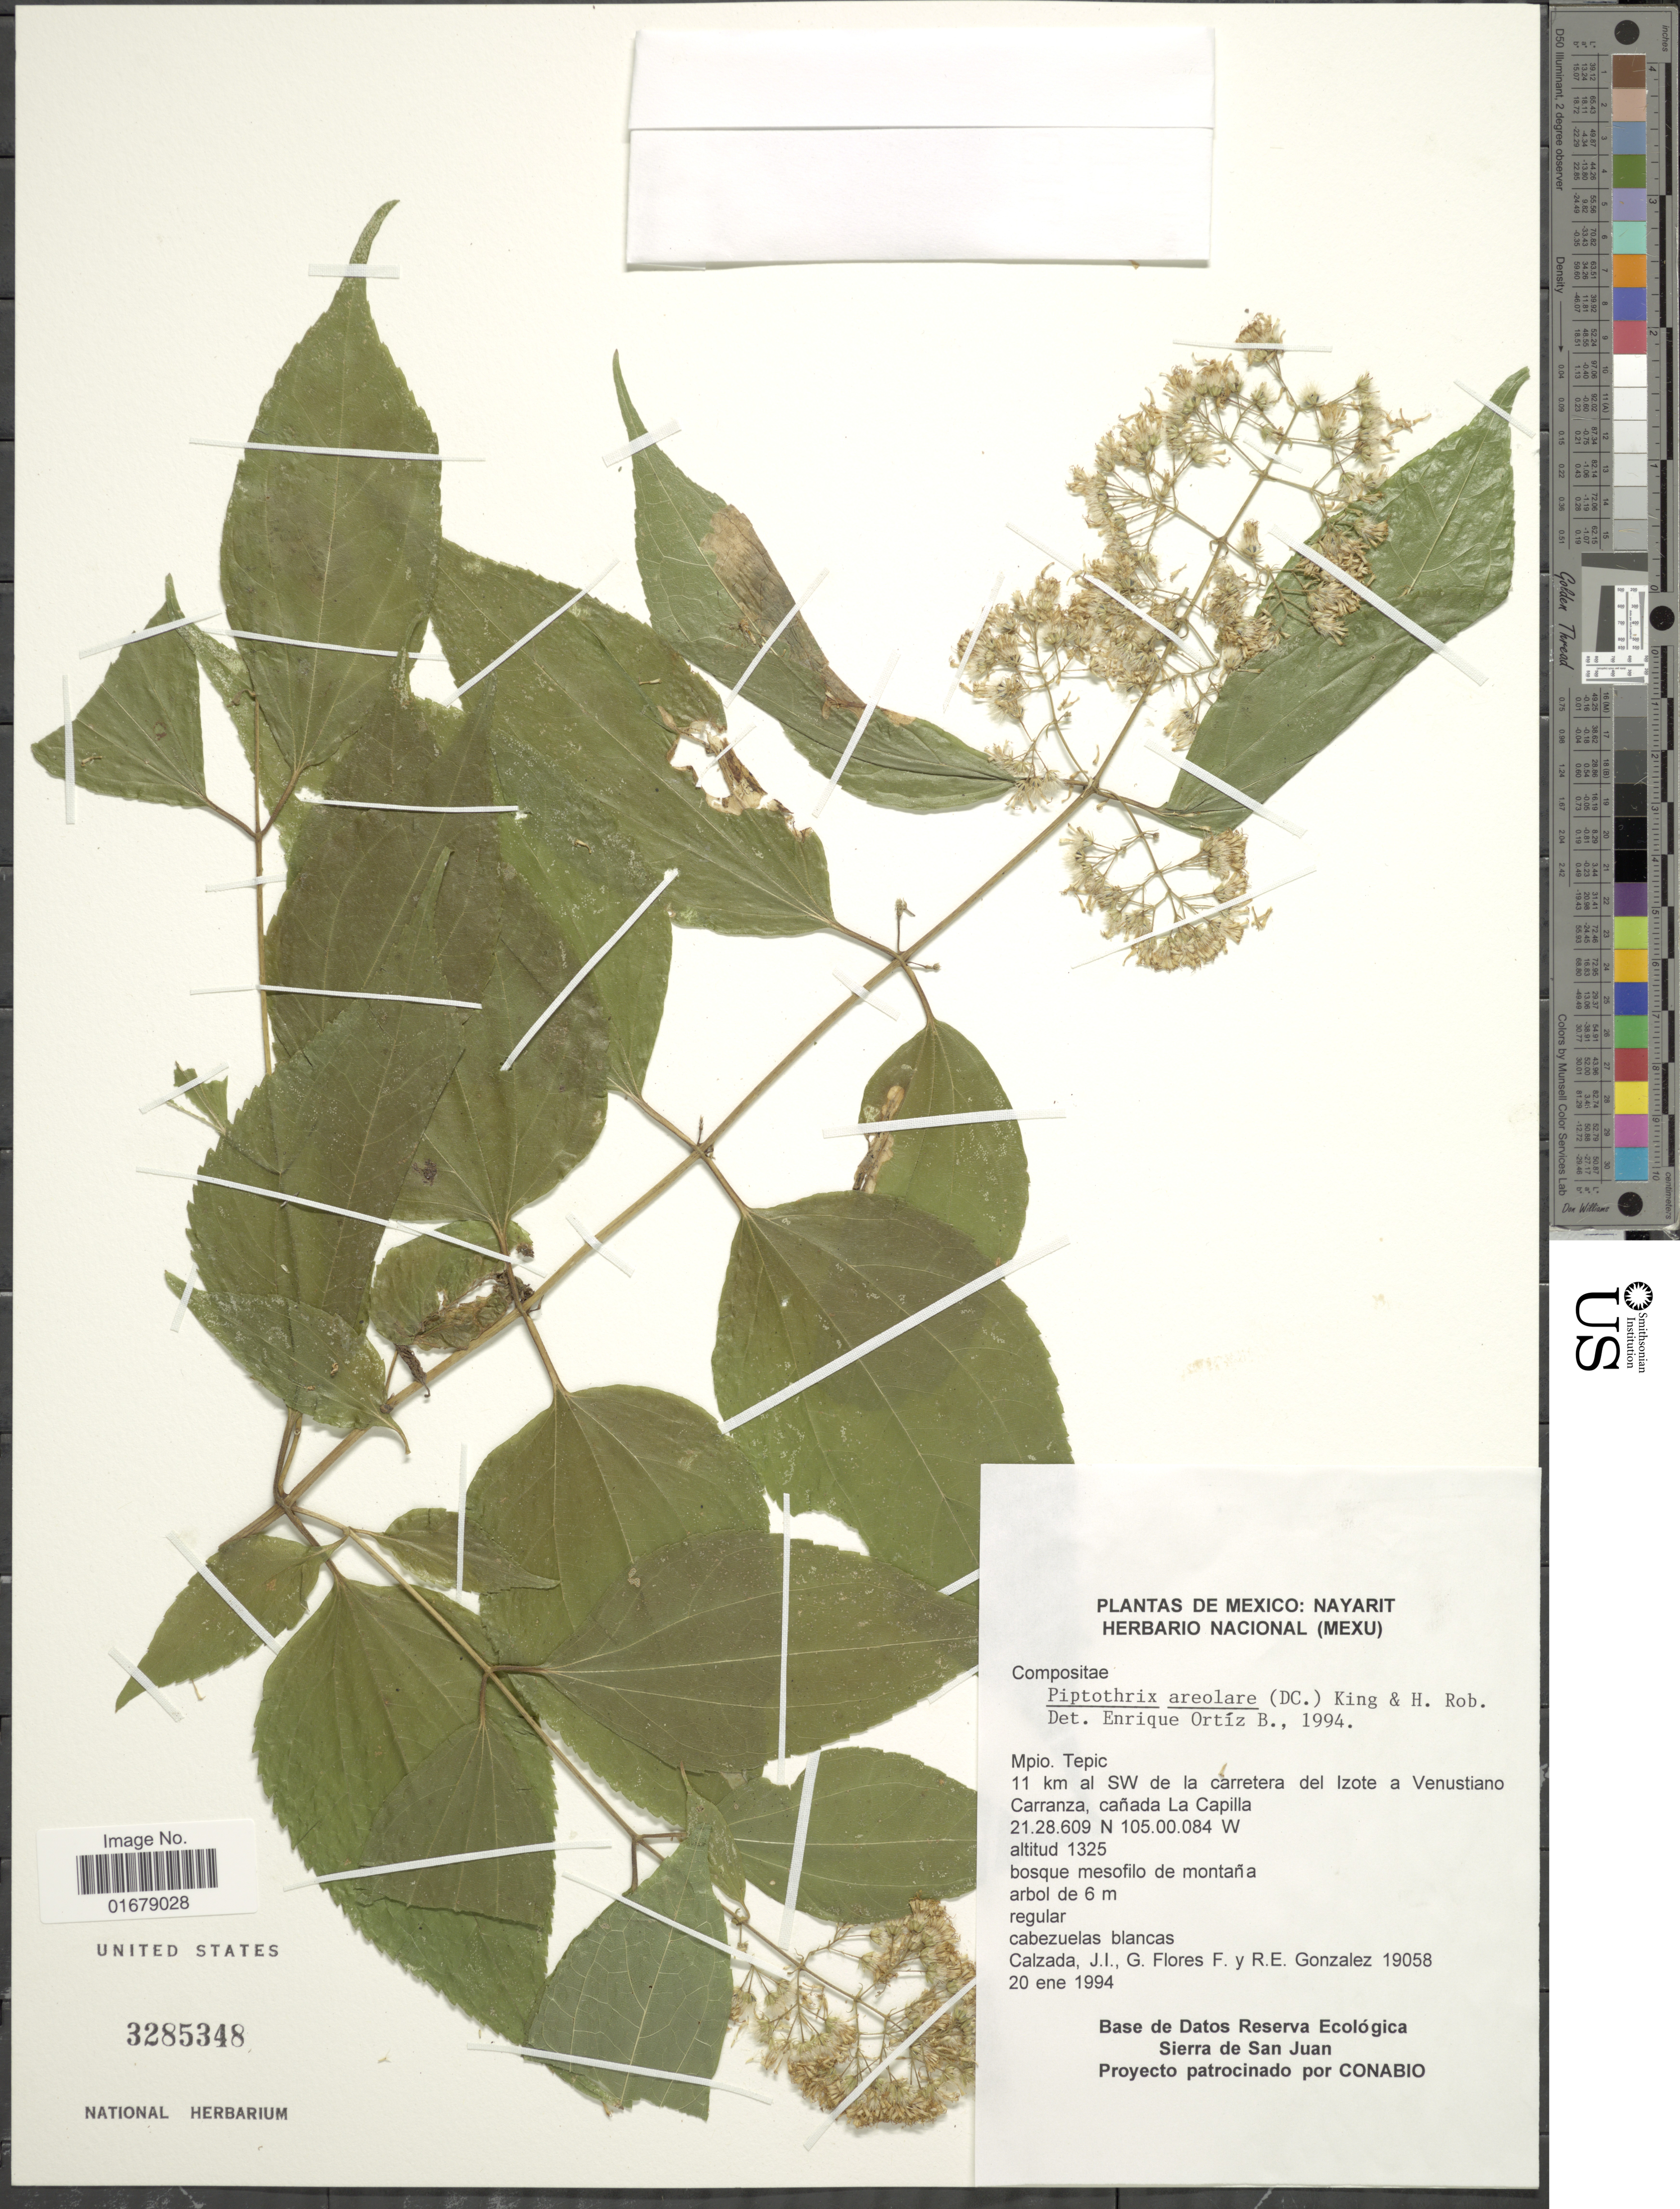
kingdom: Plantae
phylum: Tracheophyta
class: Magnoliopsida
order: Asterales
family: Asteraceae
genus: Piptothrix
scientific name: Piptothrix areolaris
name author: (DC.) R.M. King & H. Rob.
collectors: J. I. Calzada, G. Flores F. & R. Gonzalez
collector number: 19058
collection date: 1994-01-20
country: Mexico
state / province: Nayarit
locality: Mexico. Nayarit. Mpio. Tepic. 11 Km al SW del Iizote a Venustiano Carranza, cañada La Capilla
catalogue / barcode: US 3285348